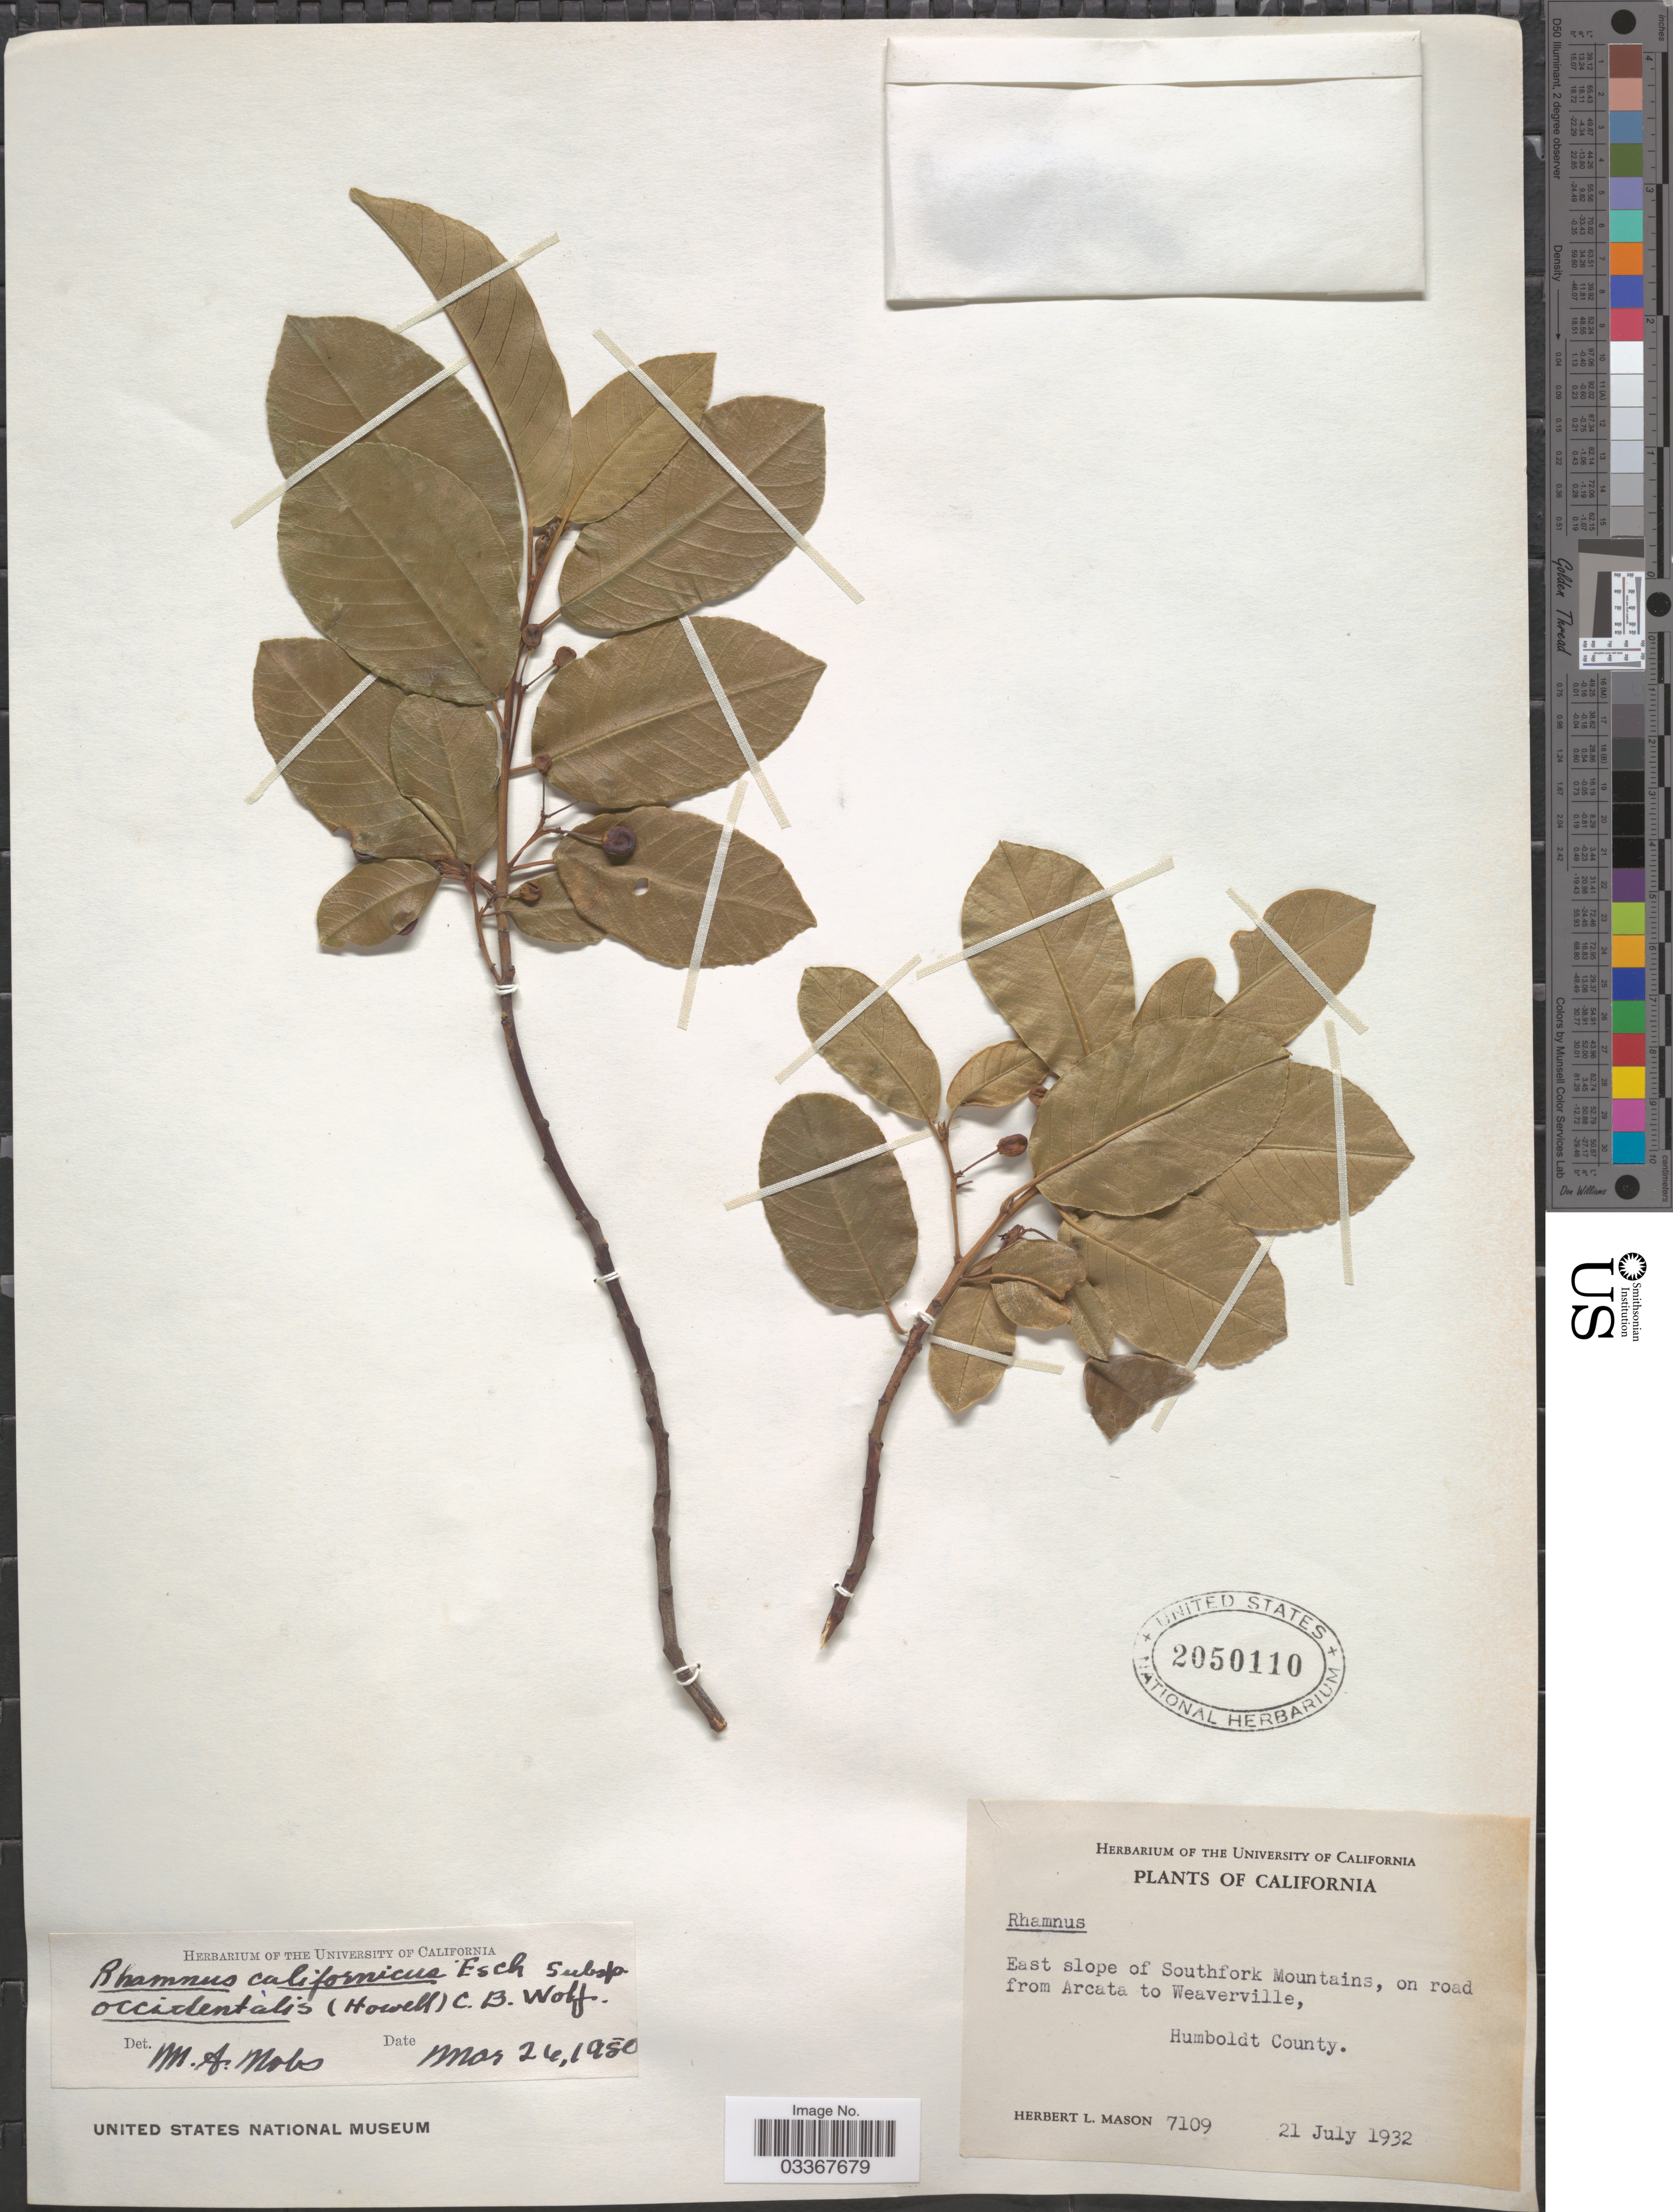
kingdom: Plantae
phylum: Tracheophyta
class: Magnoliopsida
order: Rosales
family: Rhamnaceae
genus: Frangula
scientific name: Frangula californica subsp. occidentalis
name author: (Howell) Kartesz & Gandhi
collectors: H. L. Mason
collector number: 7109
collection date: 1932-07-21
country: United States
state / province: California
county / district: Humboldt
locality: East slope of Southfork Mountains, on road from Arcata to Weaverville, Humboldt County.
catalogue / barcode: US 2050110